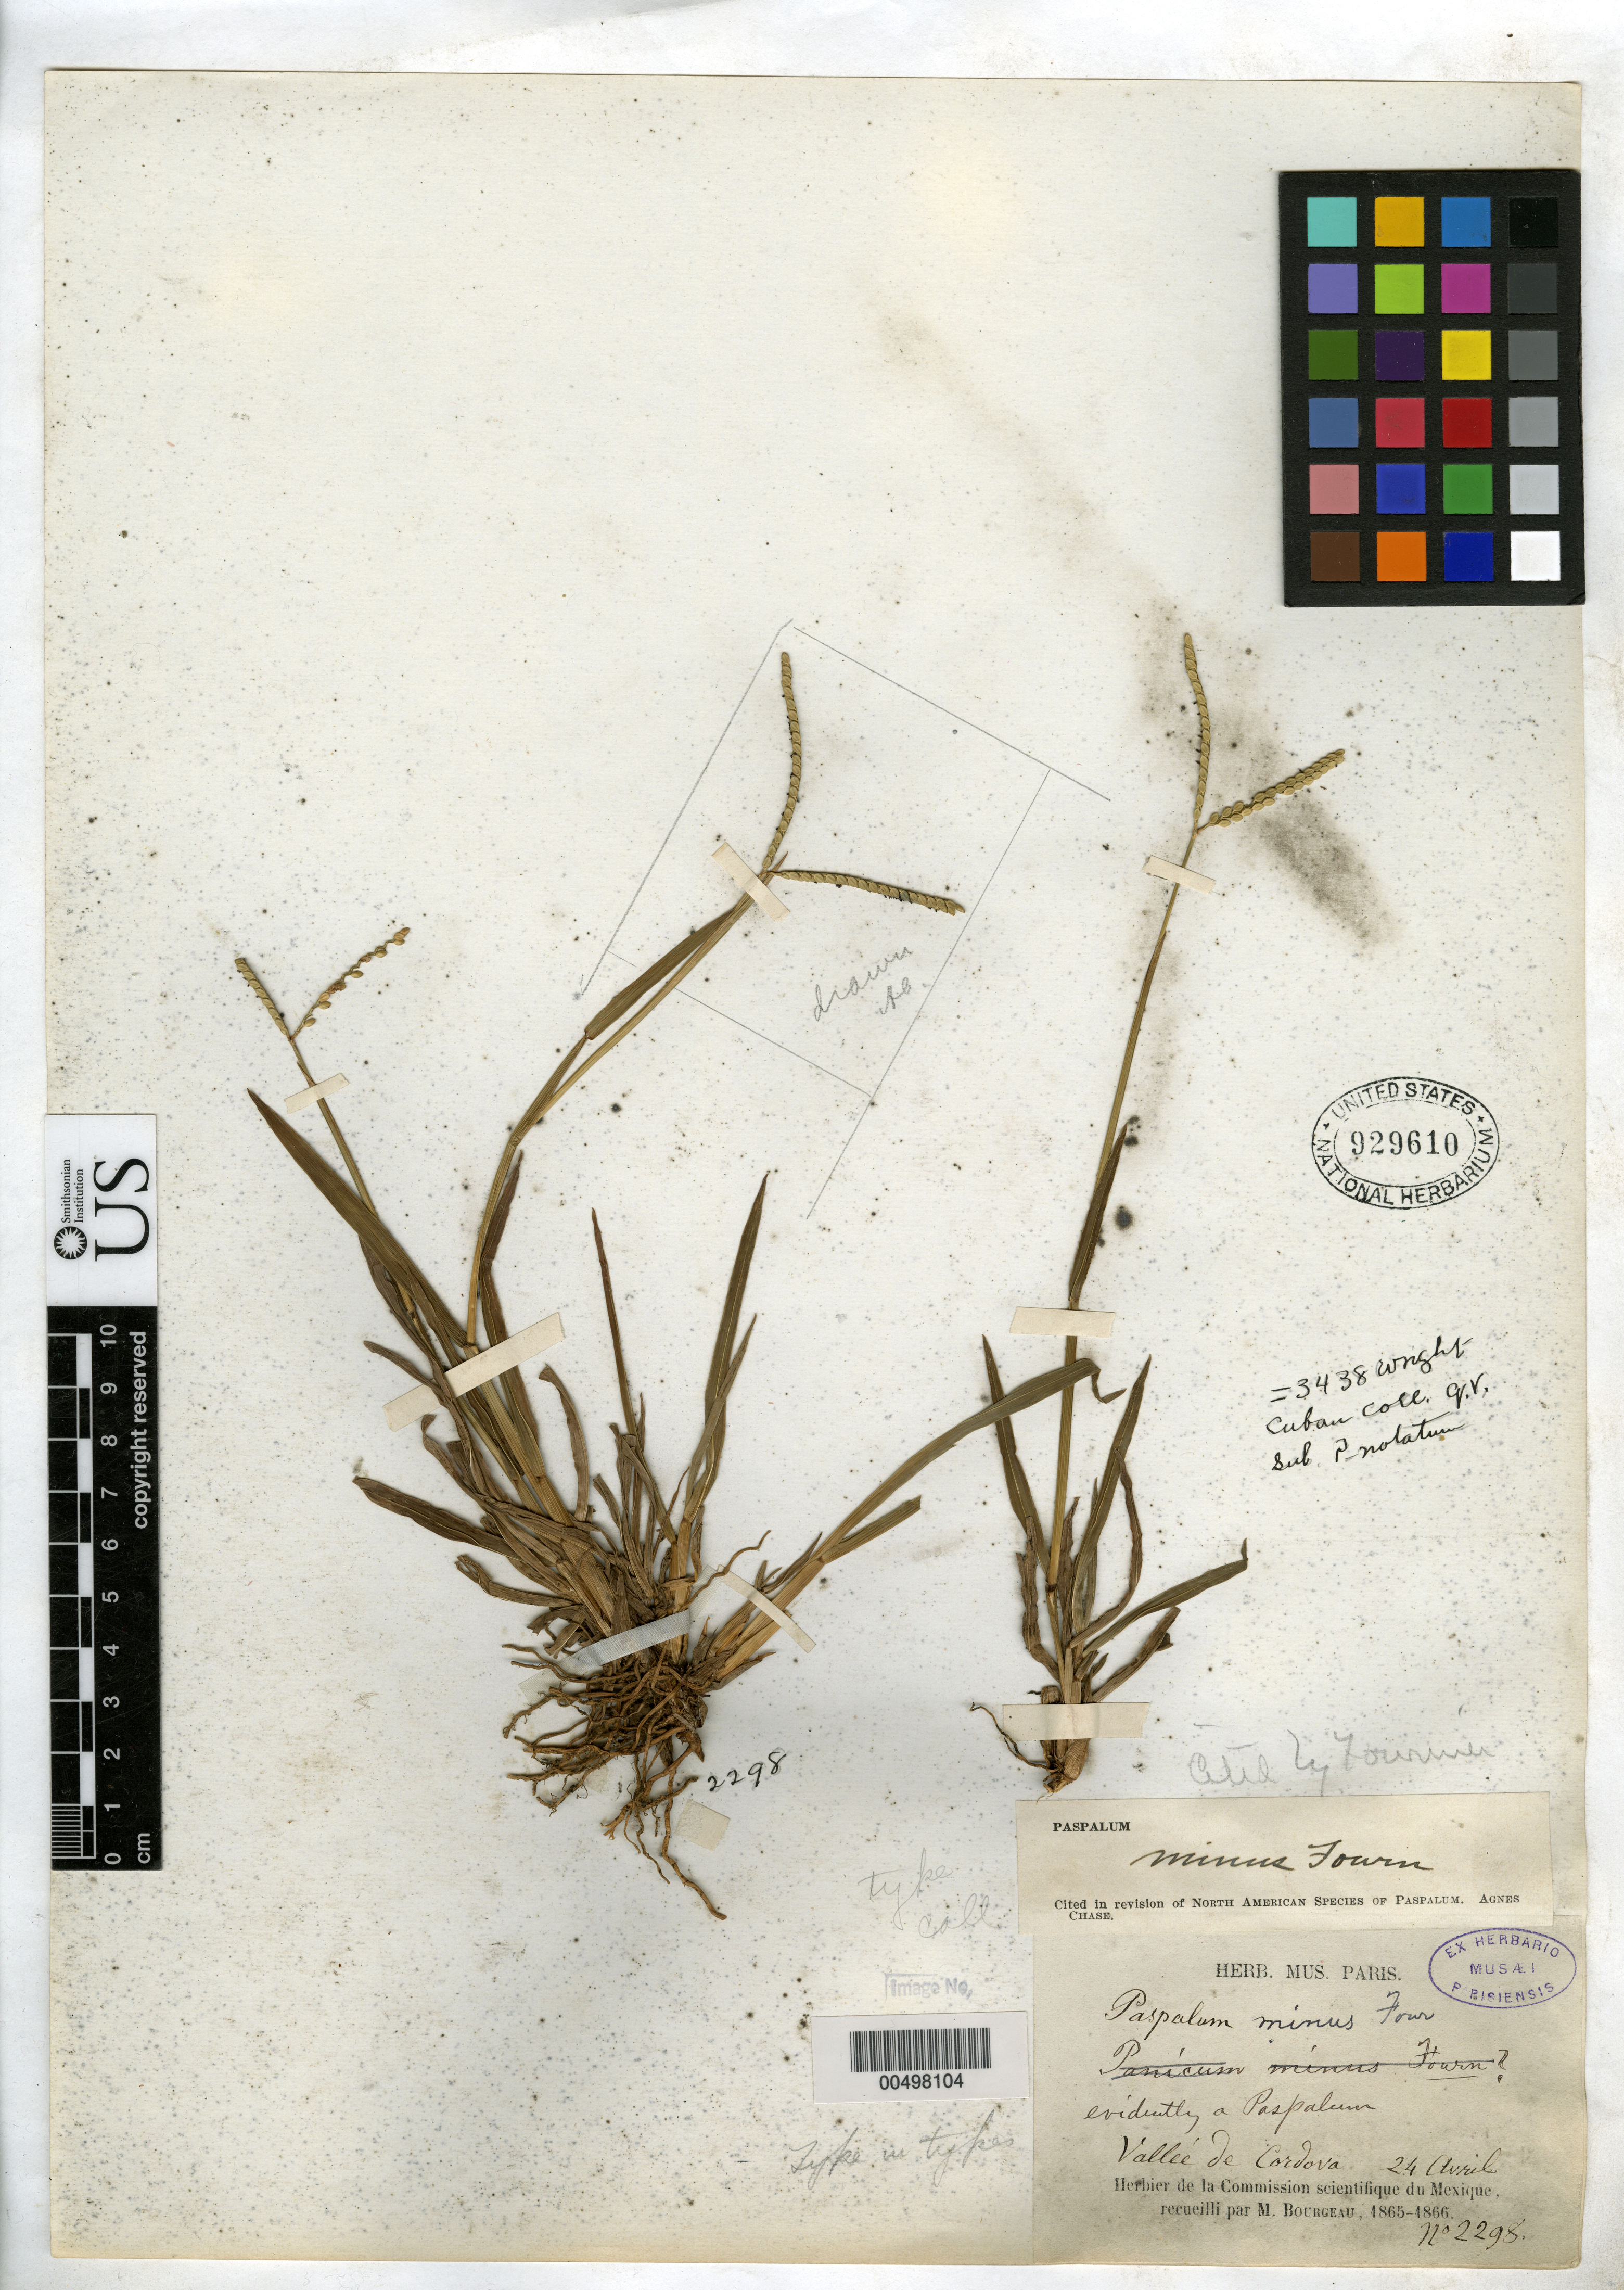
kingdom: Plantae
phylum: Tracheophyta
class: Liliopsida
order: Poales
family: Poaceae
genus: Paspalum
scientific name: Paspalum minus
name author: E. Fourn.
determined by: Chase, [M.] Agnes, (US)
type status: Isosyntype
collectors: E. Bourgeau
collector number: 2298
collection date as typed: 24 Apr 1865 or 24 Apr 1866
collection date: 1865-04-24 or 1866-04-24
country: Mexico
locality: Valle‚ de Cordova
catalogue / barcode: US 929610